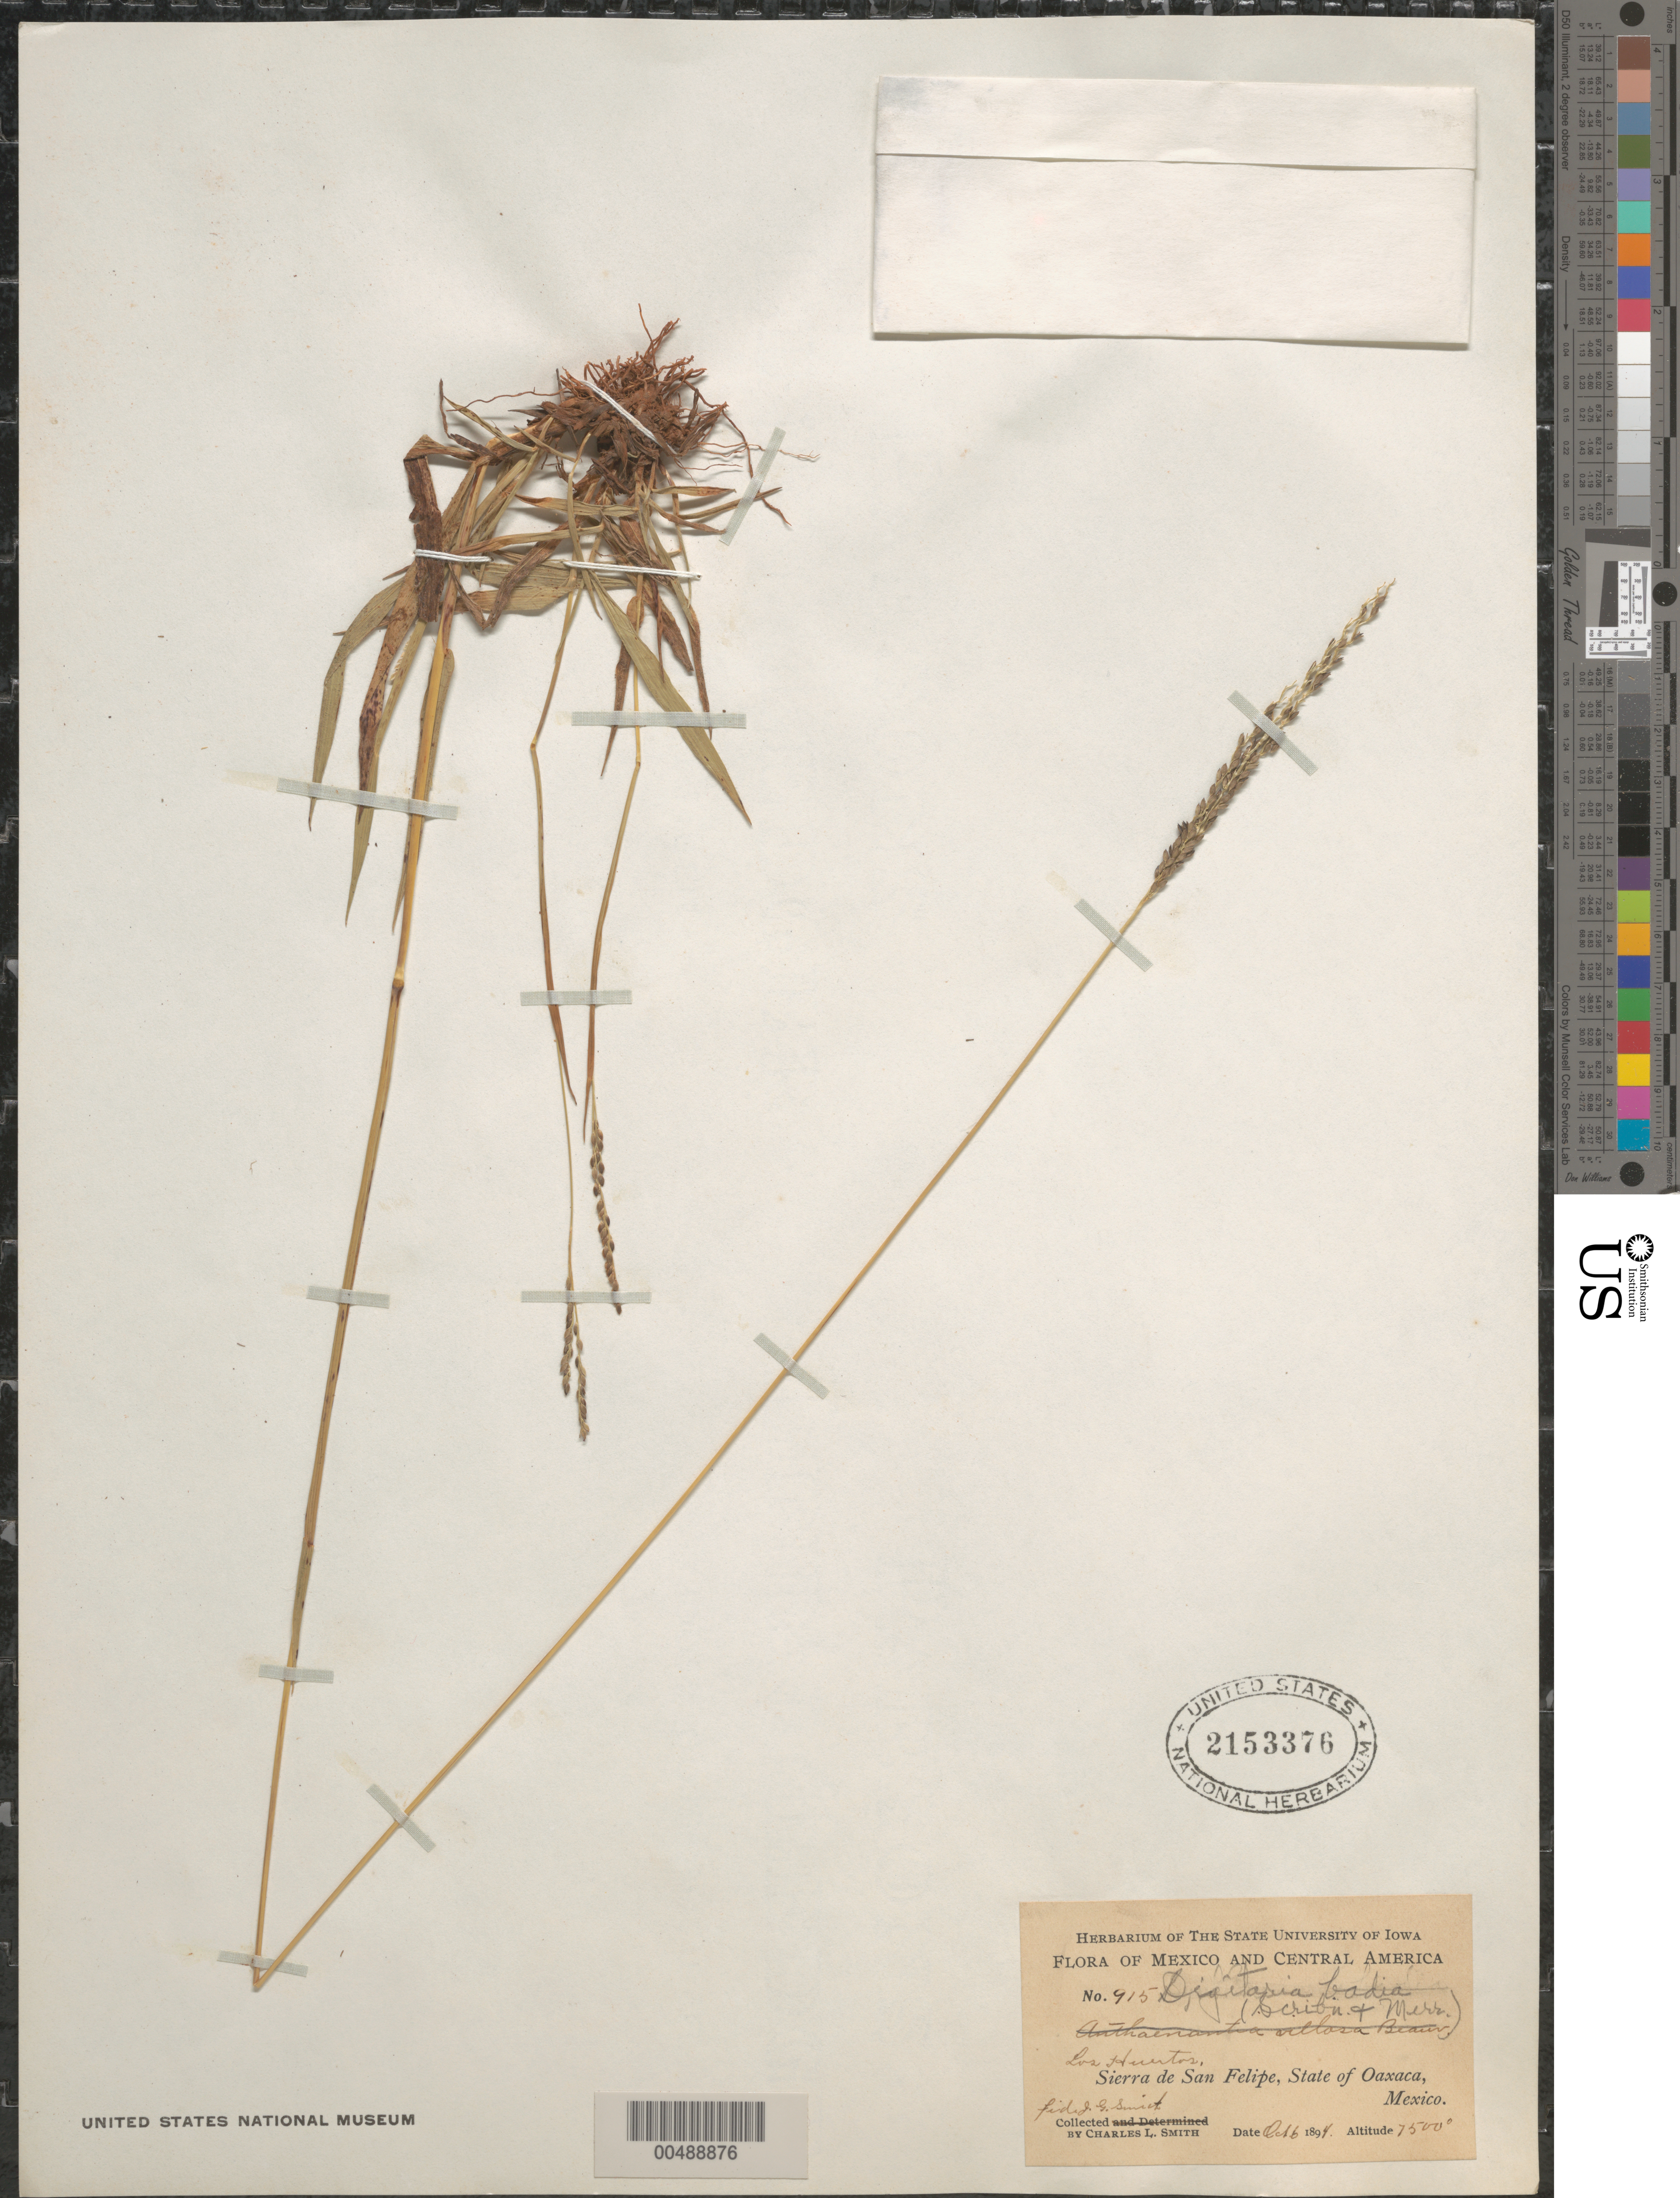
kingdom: Plantae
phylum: Tracheophyta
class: Liliopsida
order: Poales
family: Poaceae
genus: Digitaria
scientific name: Digitaria badia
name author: (Scribn. & Merr.) Fernald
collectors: C. L. Smith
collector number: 915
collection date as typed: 6 Oct 1894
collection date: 1894-10-06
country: Mexico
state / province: Oaxaca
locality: Los Huertos, Sierra de San Felipe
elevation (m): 2286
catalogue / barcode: US 2153376